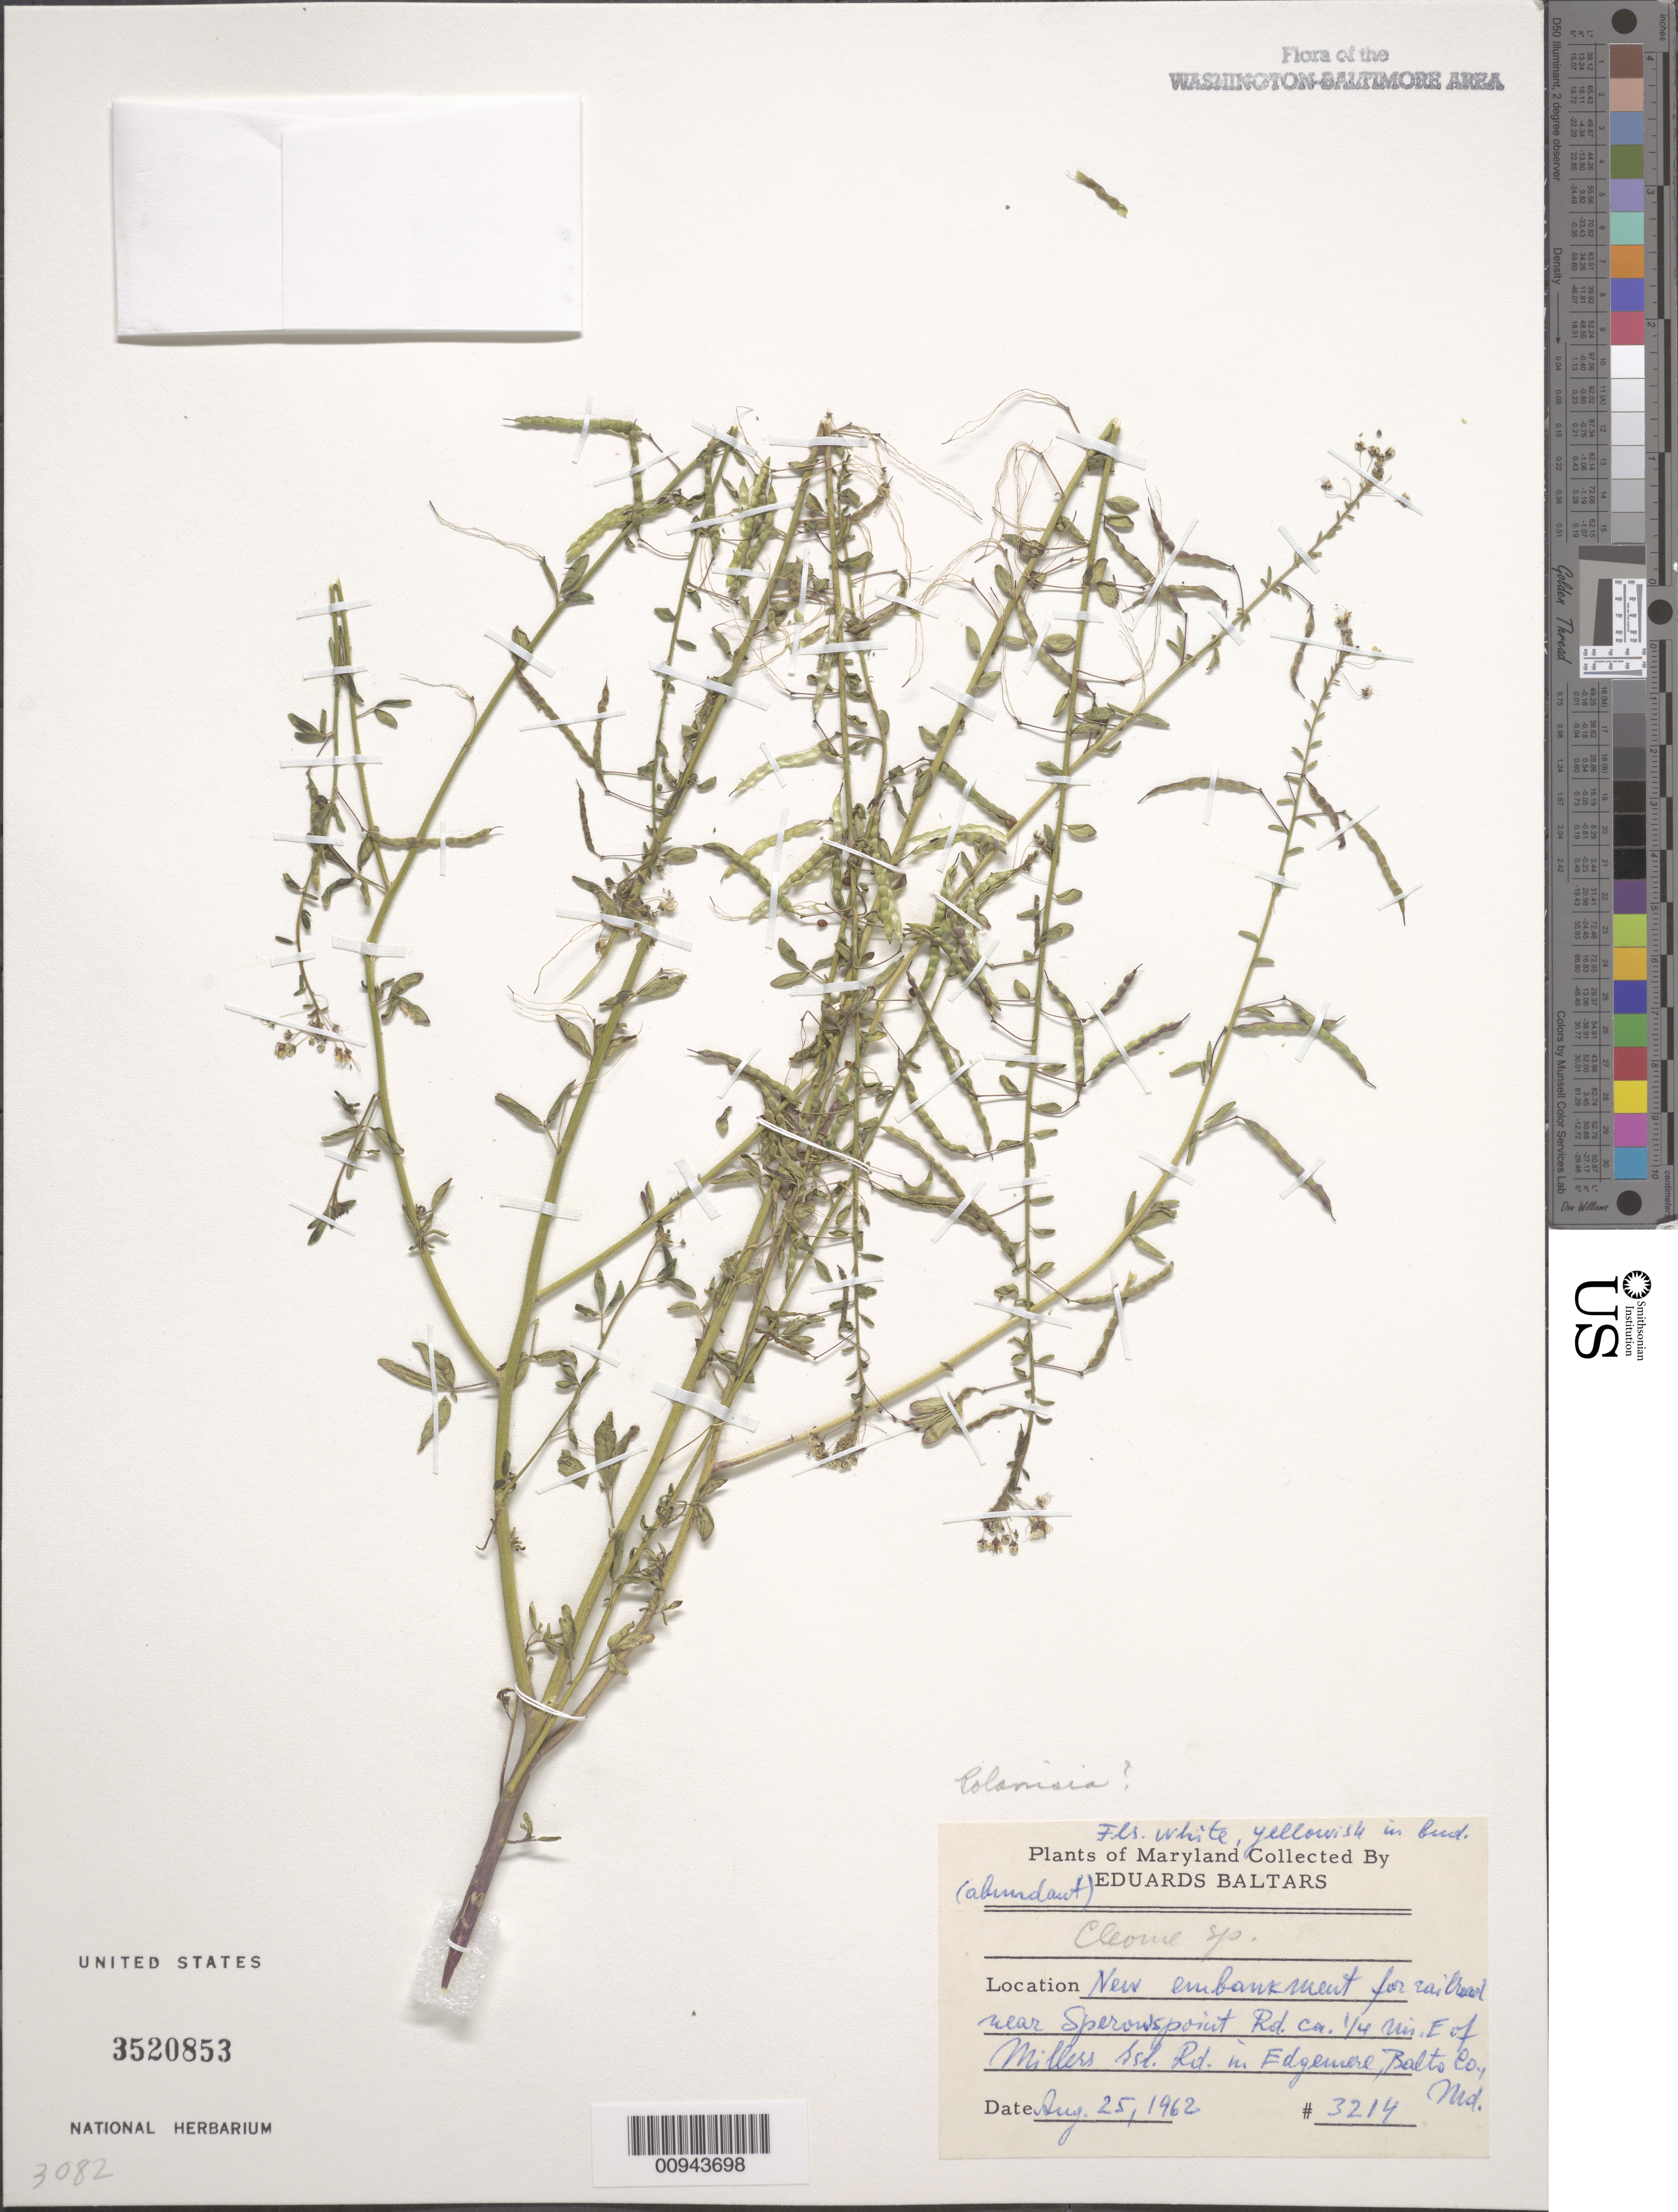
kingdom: Plantae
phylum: Tracheophyta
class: Magnoliopsida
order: Brassicales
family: Cleomaceae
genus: Cleome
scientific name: Cleome ornithopodioides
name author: L.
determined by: Strong, Mark T., (BOT), Smithsonian Institution - National Museum of Natural History (UNITED STATES)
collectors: E. Baltars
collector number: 3214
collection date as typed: Aug. 25, 1962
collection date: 1962-08-25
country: United States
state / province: Maryland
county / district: Baltimore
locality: Near Sperowspoint Rd. ca. 1/4 mi. E of Millers Island Rd. in Edgemere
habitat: new embankment for railroad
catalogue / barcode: US 3520853